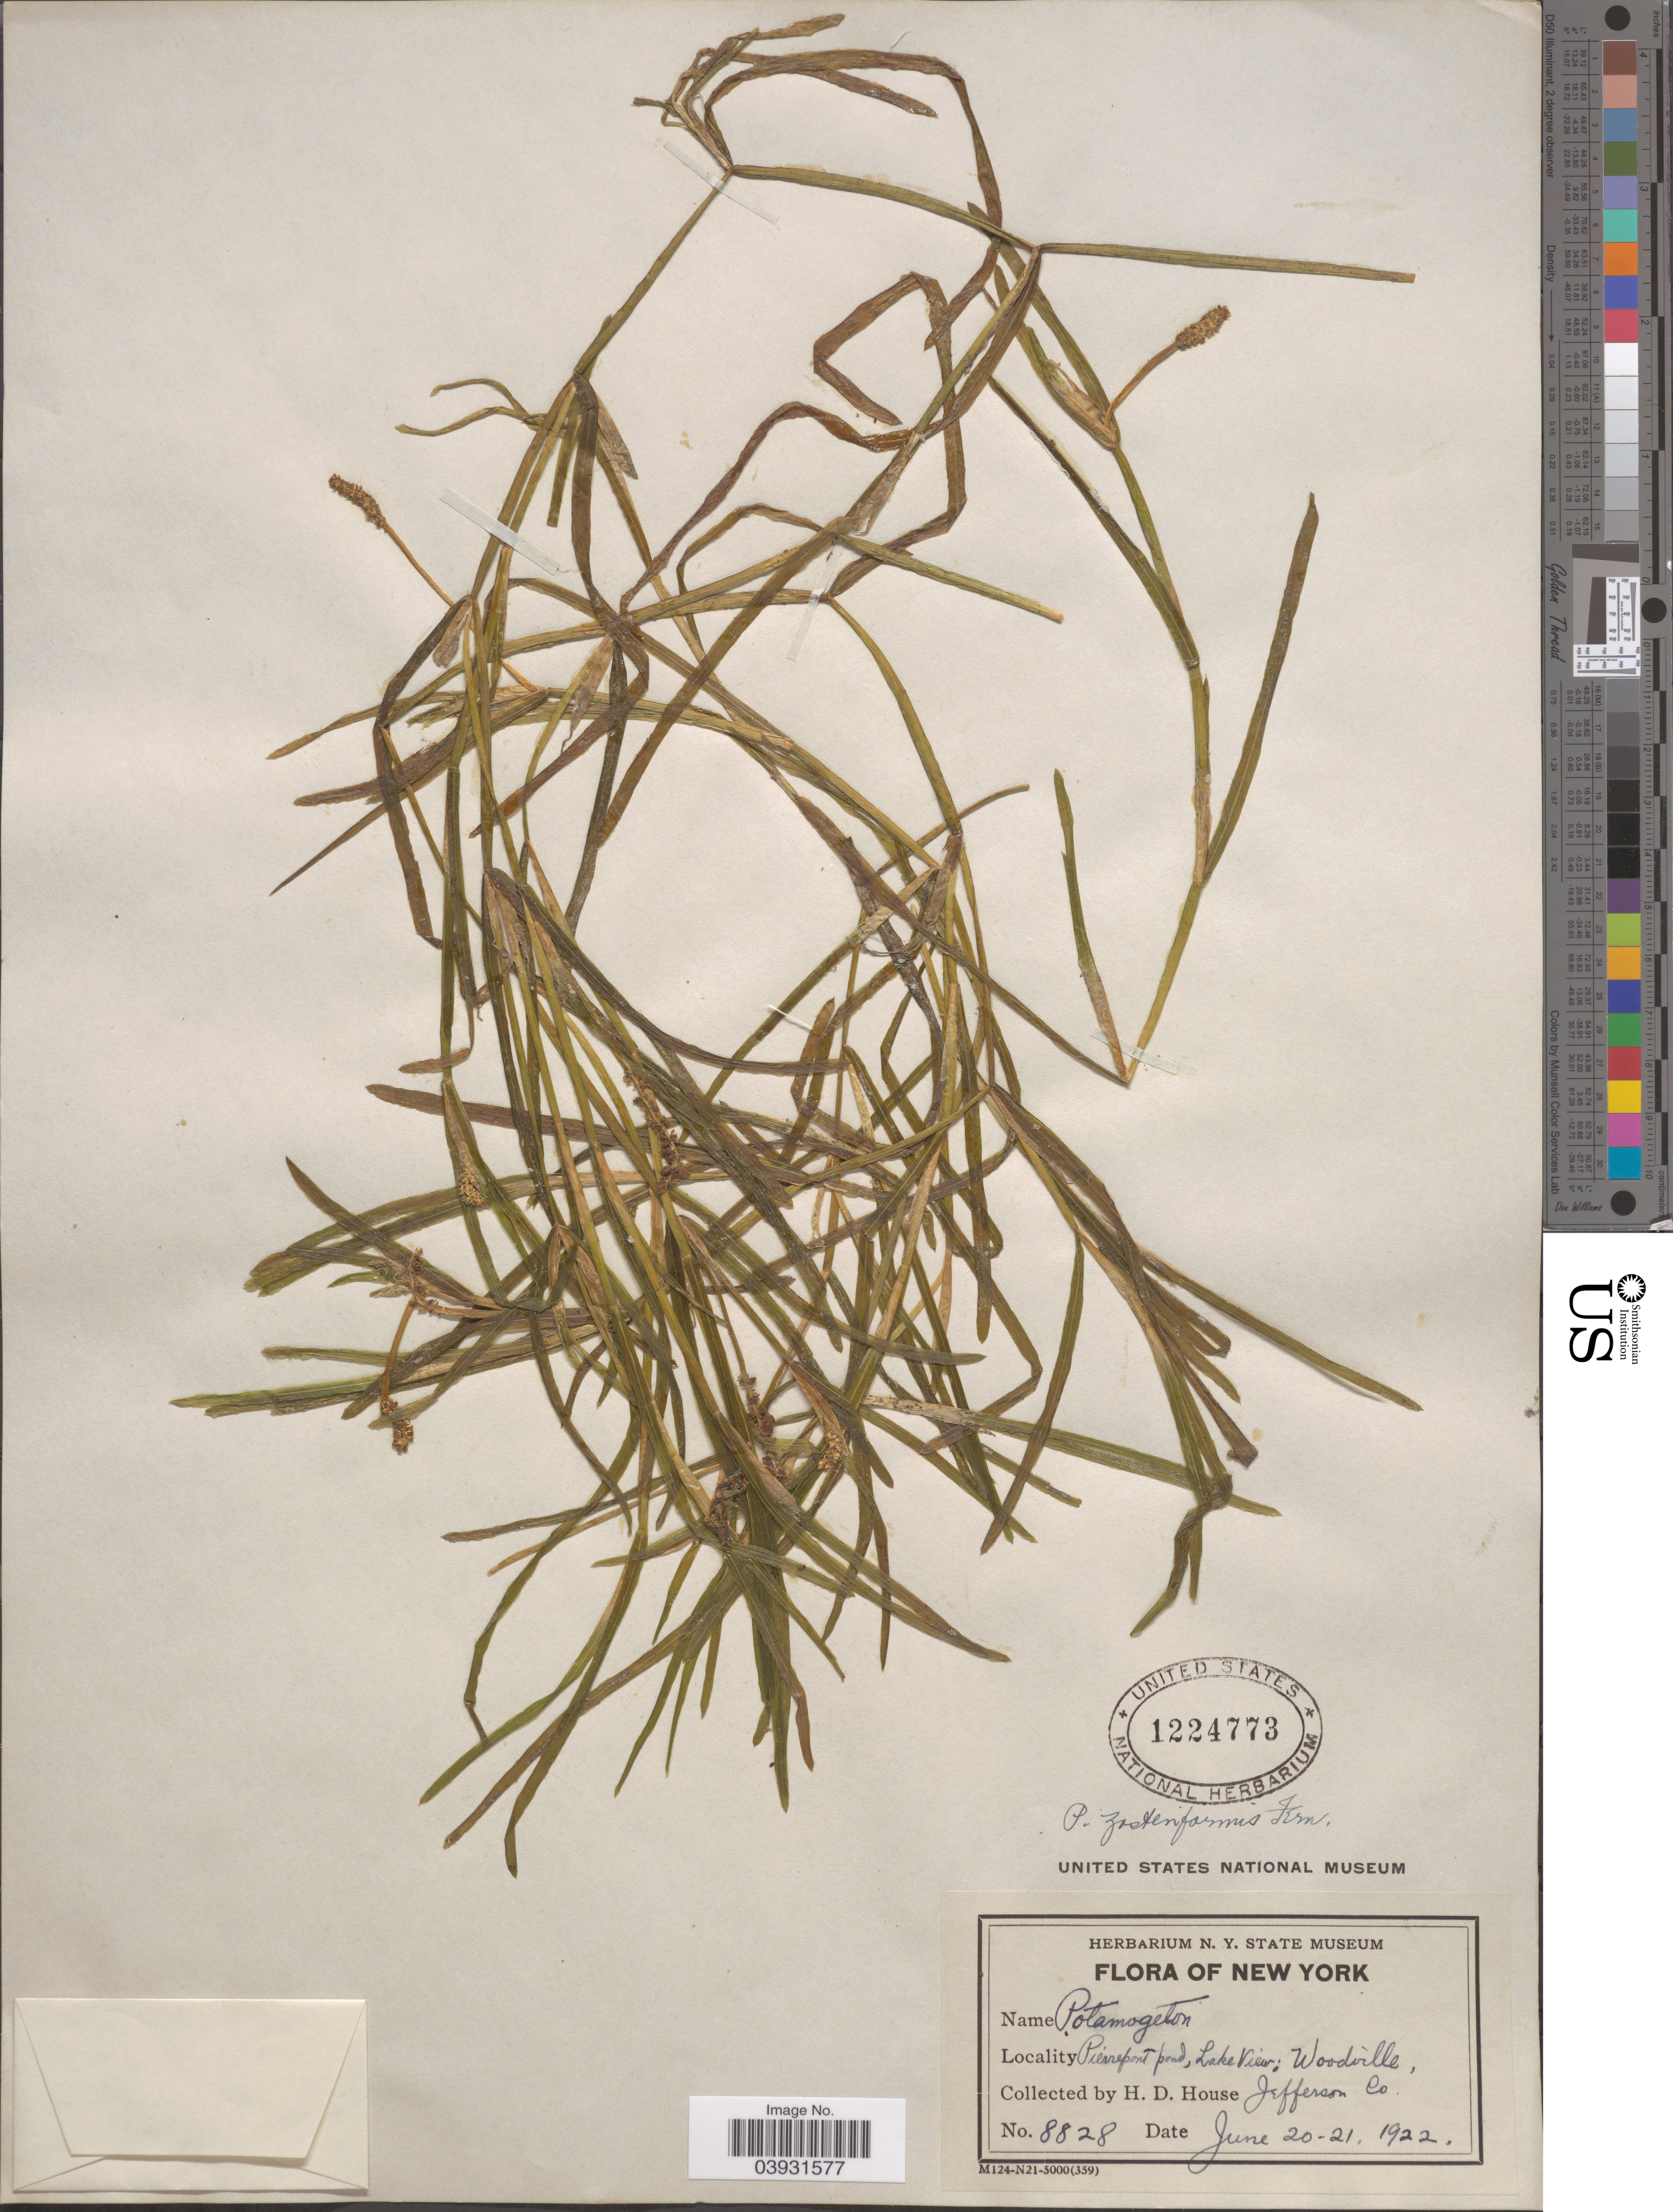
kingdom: Plantae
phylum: Tracheophyta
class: Liliopsida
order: Alismatales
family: Potamogetonaceae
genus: Potamogeton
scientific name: Potamogeton zosterifolius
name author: Schumach.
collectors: H. D. House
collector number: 8828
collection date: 1922-06-20/1922-06-21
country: United States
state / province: New York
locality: Pierre pont, Lake View; Woodville, Jeffeson Co.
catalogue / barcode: US 1224773